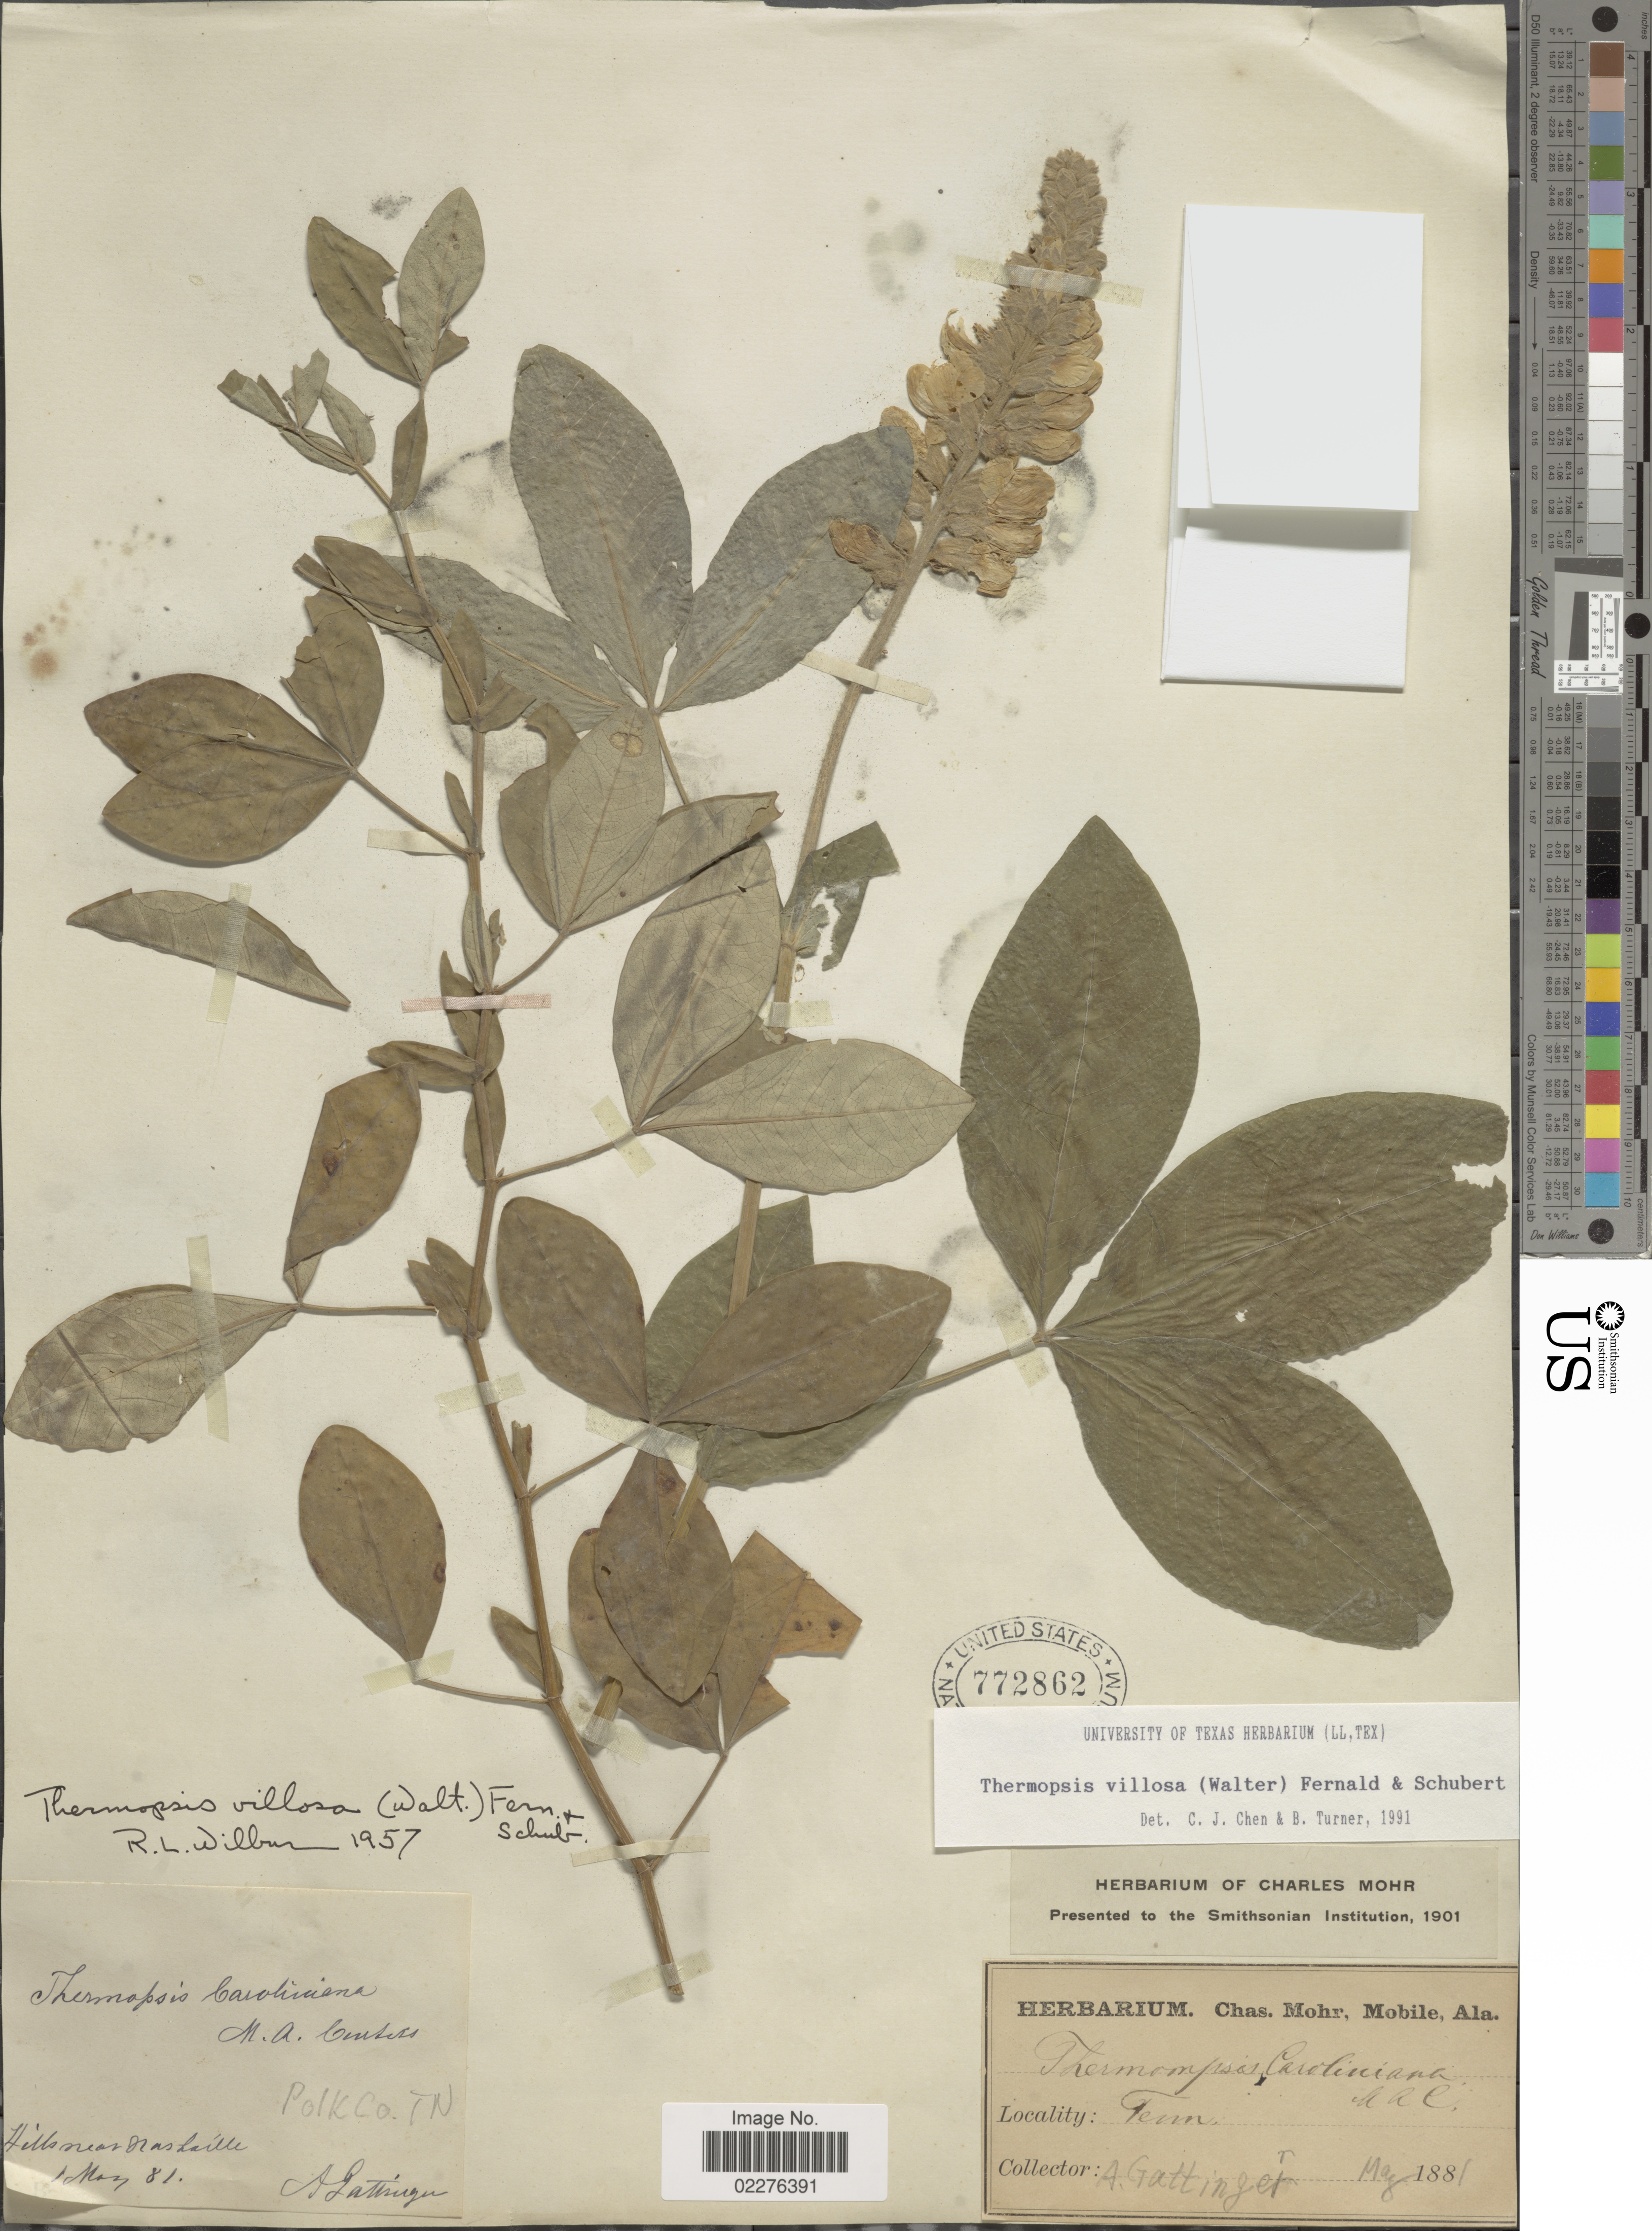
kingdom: Plantae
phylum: Tracheophyta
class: Magnoliopsida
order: Fabales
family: Fabaceae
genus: Thermopsis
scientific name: Thermopsis villosa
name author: (Walter) Fernald & B.G. Schub.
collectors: A. Gattinger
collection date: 1881-05-01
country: United States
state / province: Tennessee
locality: Hills near Nasheville, Polk Co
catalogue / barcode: US 772862